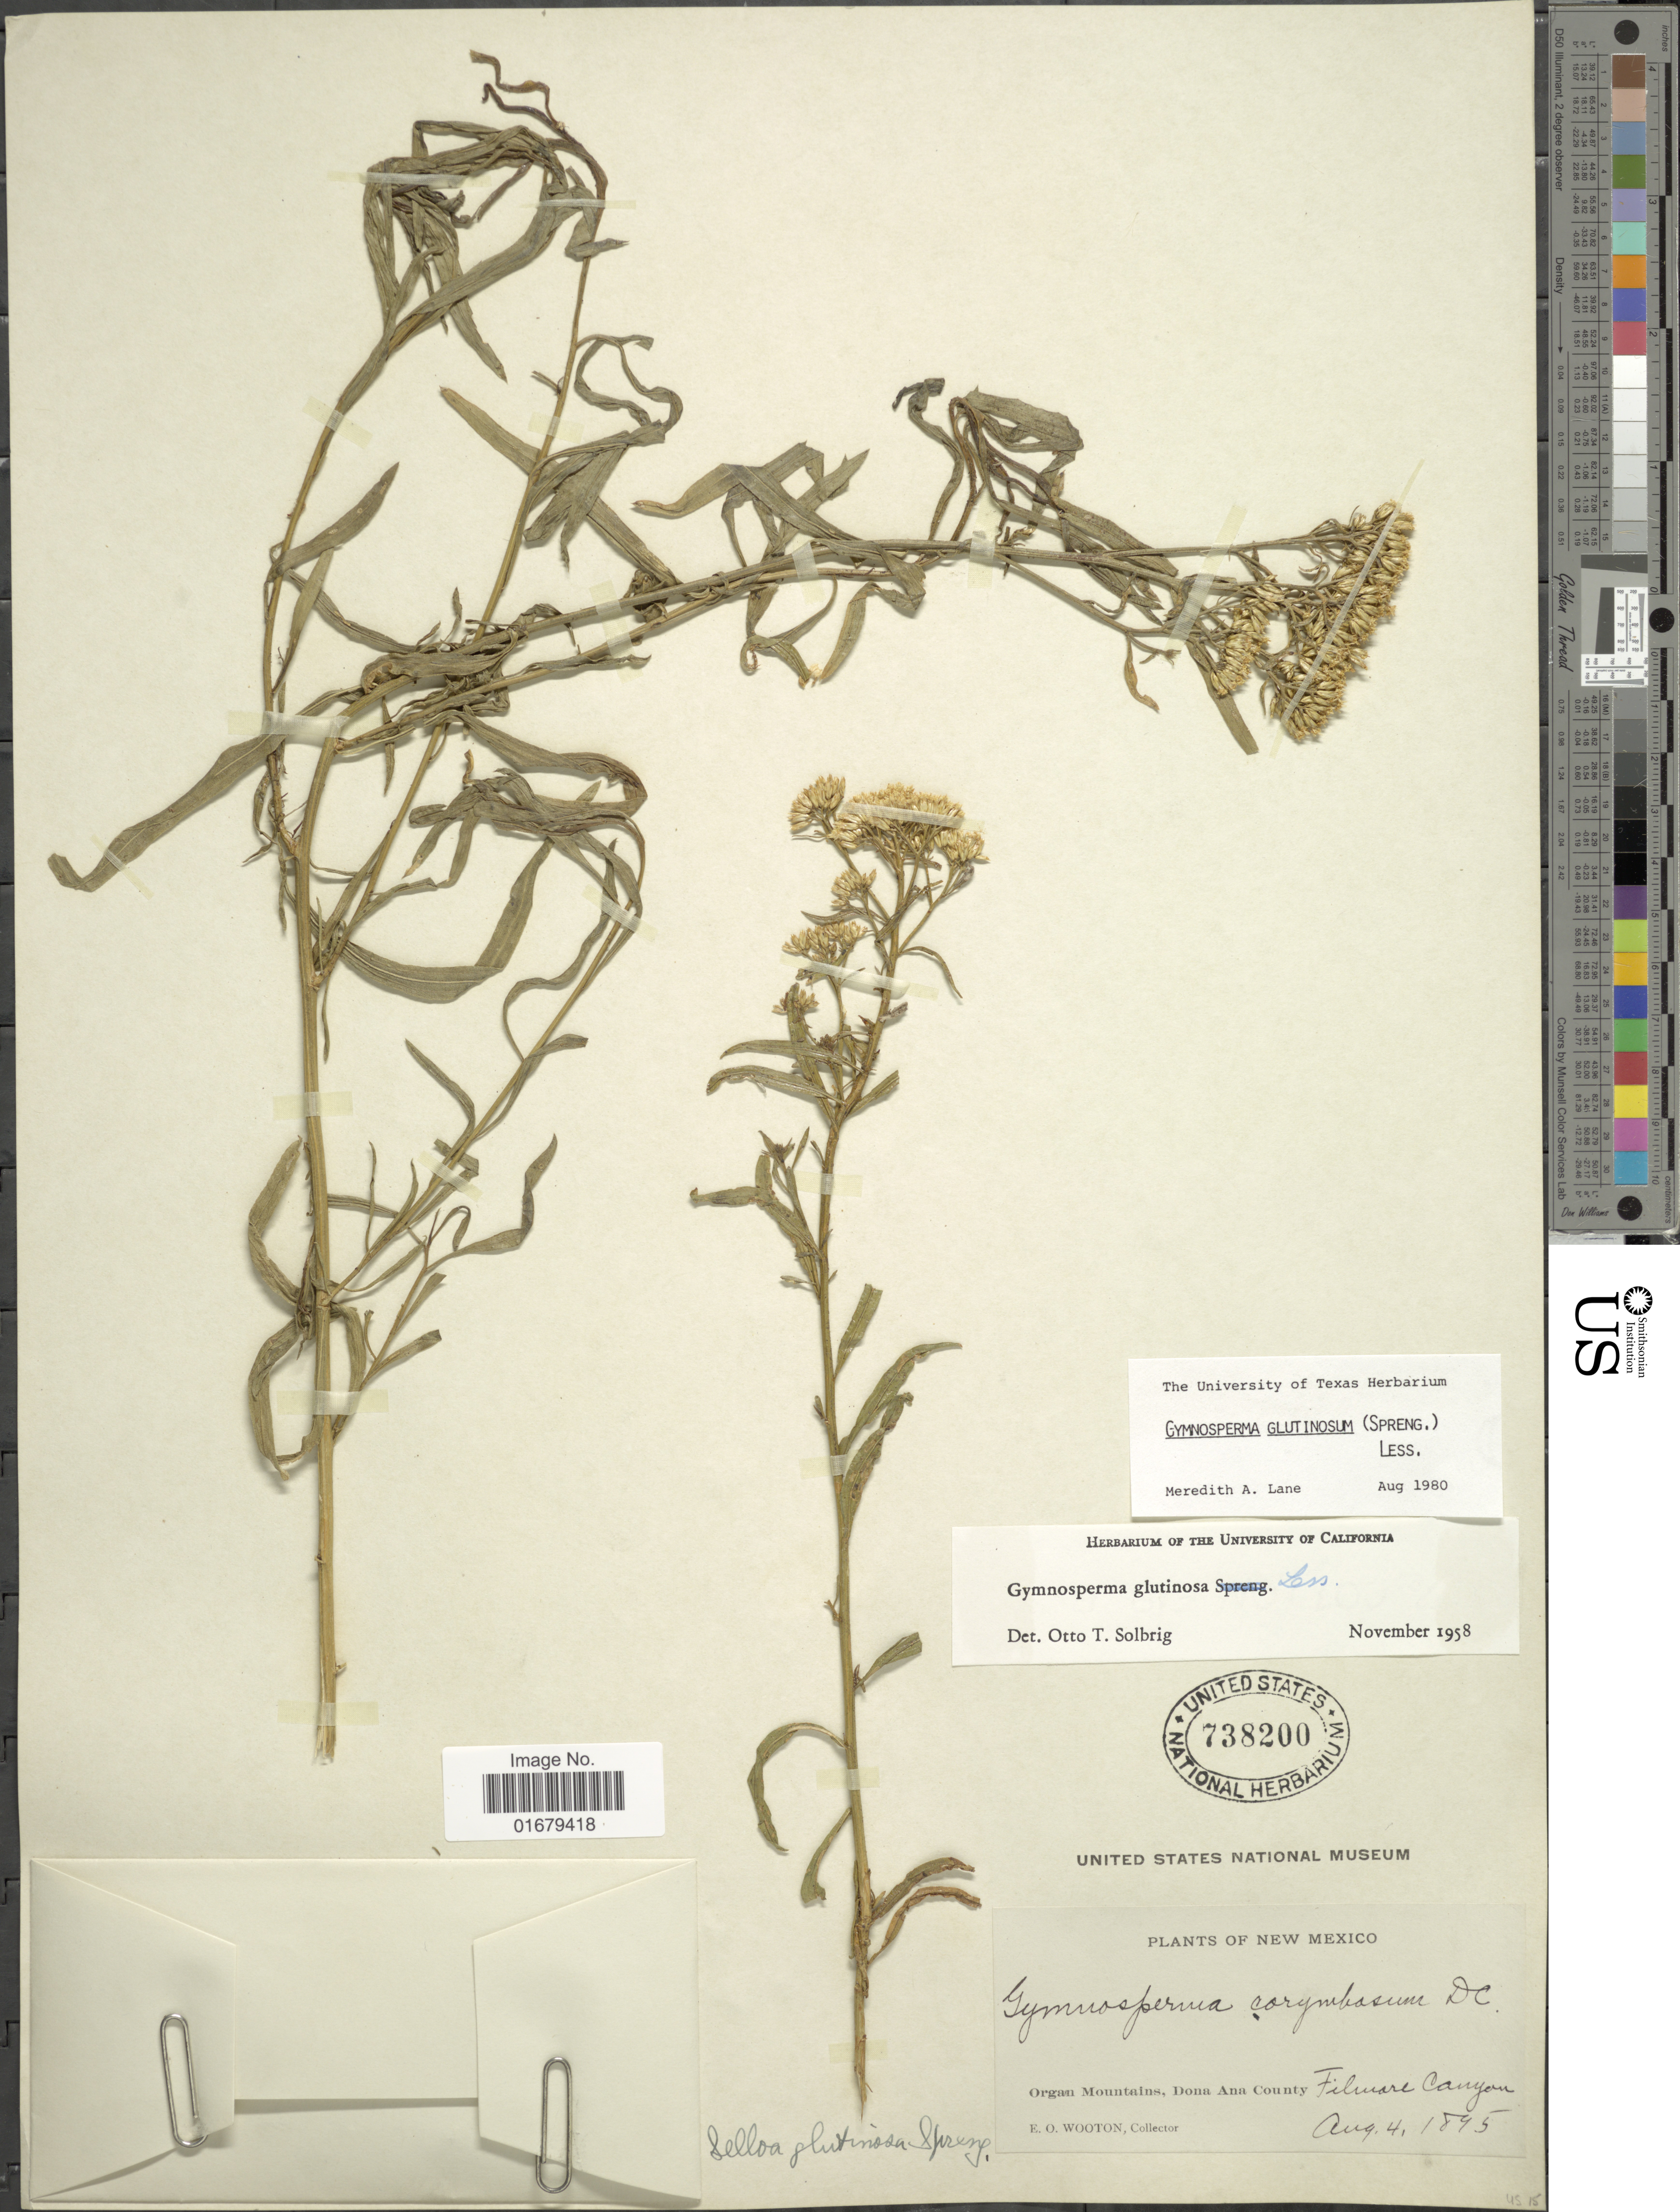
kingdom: Plantae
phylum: Tracheophyta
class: Magnoliopsida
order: Asterales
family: Asteraceae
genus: Gymnosperma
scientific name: Gymnosperma glutinosum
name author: (Spreng.) Less.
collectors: E. O. Wooton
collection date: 1895-08-04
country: United States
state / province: New Mexico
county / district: Dona Ana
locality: Organ Mountains, Dona Ana County. Fillmare Canyon.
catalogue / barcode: US 738200